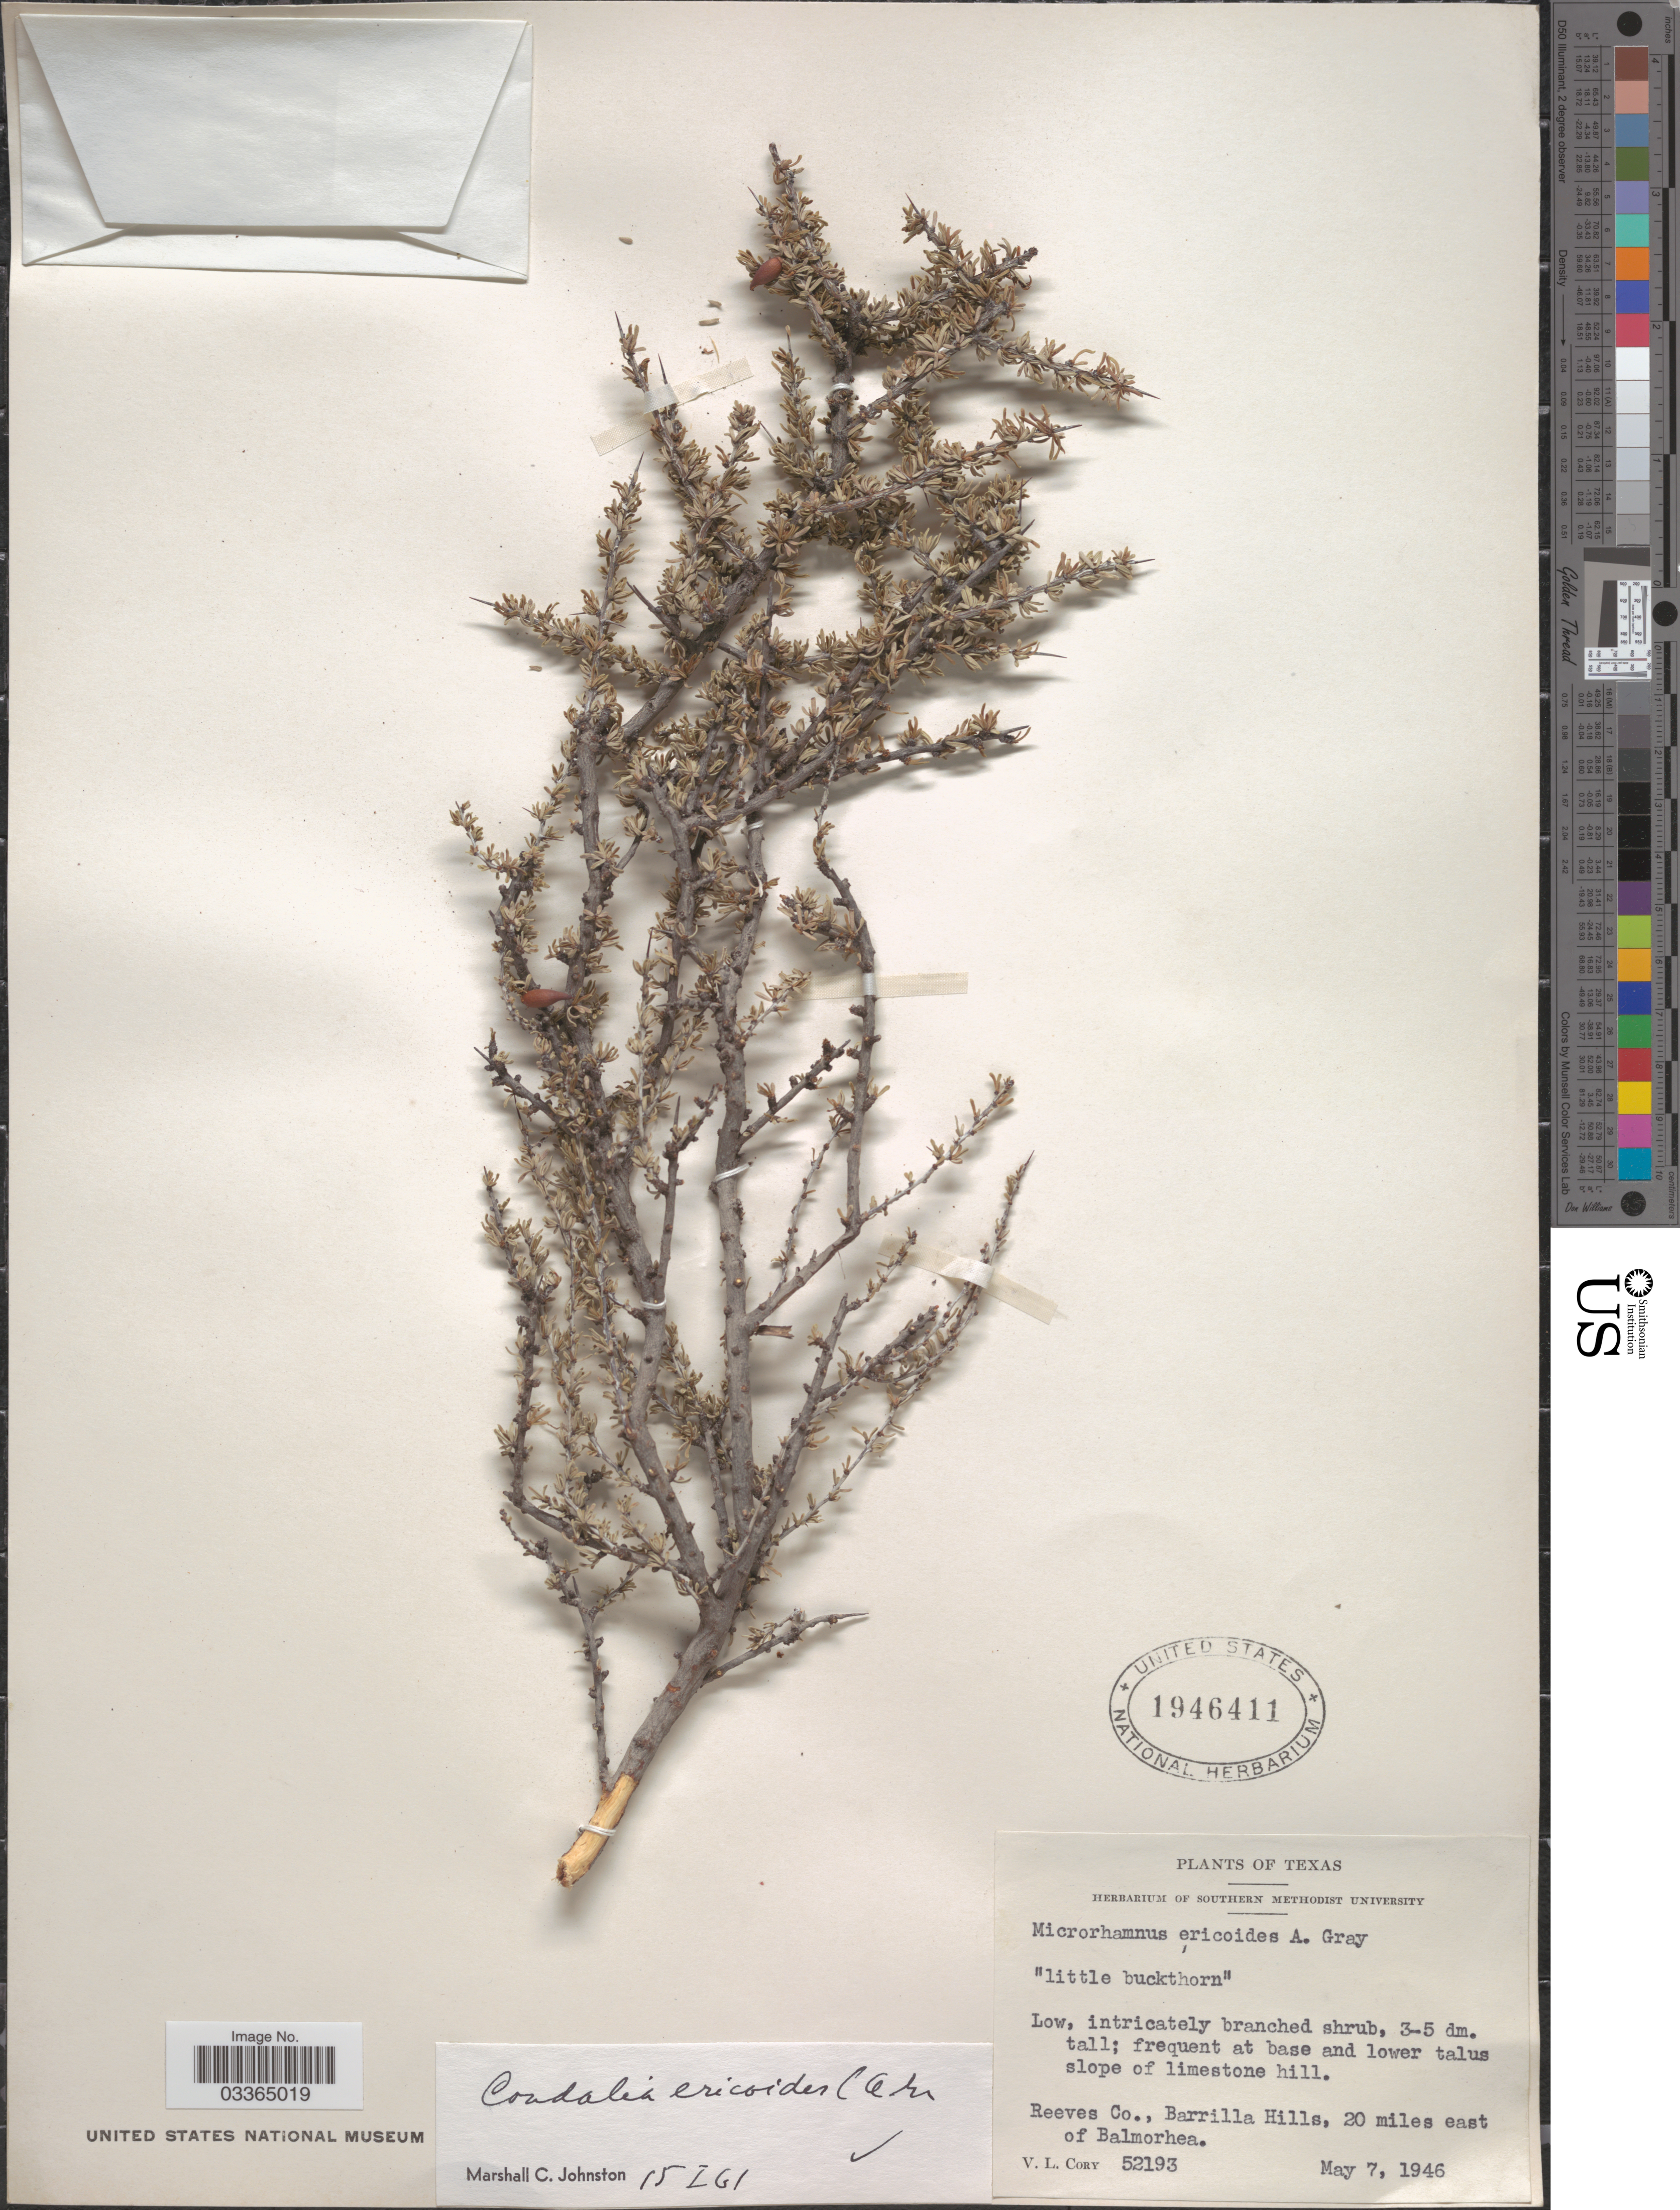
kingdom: Plantae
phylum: Tracheophyta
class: Magnoliopsida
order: Rosales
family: Rhamnaceae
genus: Condalia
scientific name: Condalia ericoides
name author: (A. Gray) M.C. Johnst.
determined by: Johnston, M. C.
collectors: V. Cory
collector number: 52193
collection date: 1946-05-07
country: United States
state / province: Texas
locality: Reeves Co., Barrilla Hills, 20 miles east of Balmorhea.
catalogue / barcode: US 1946411